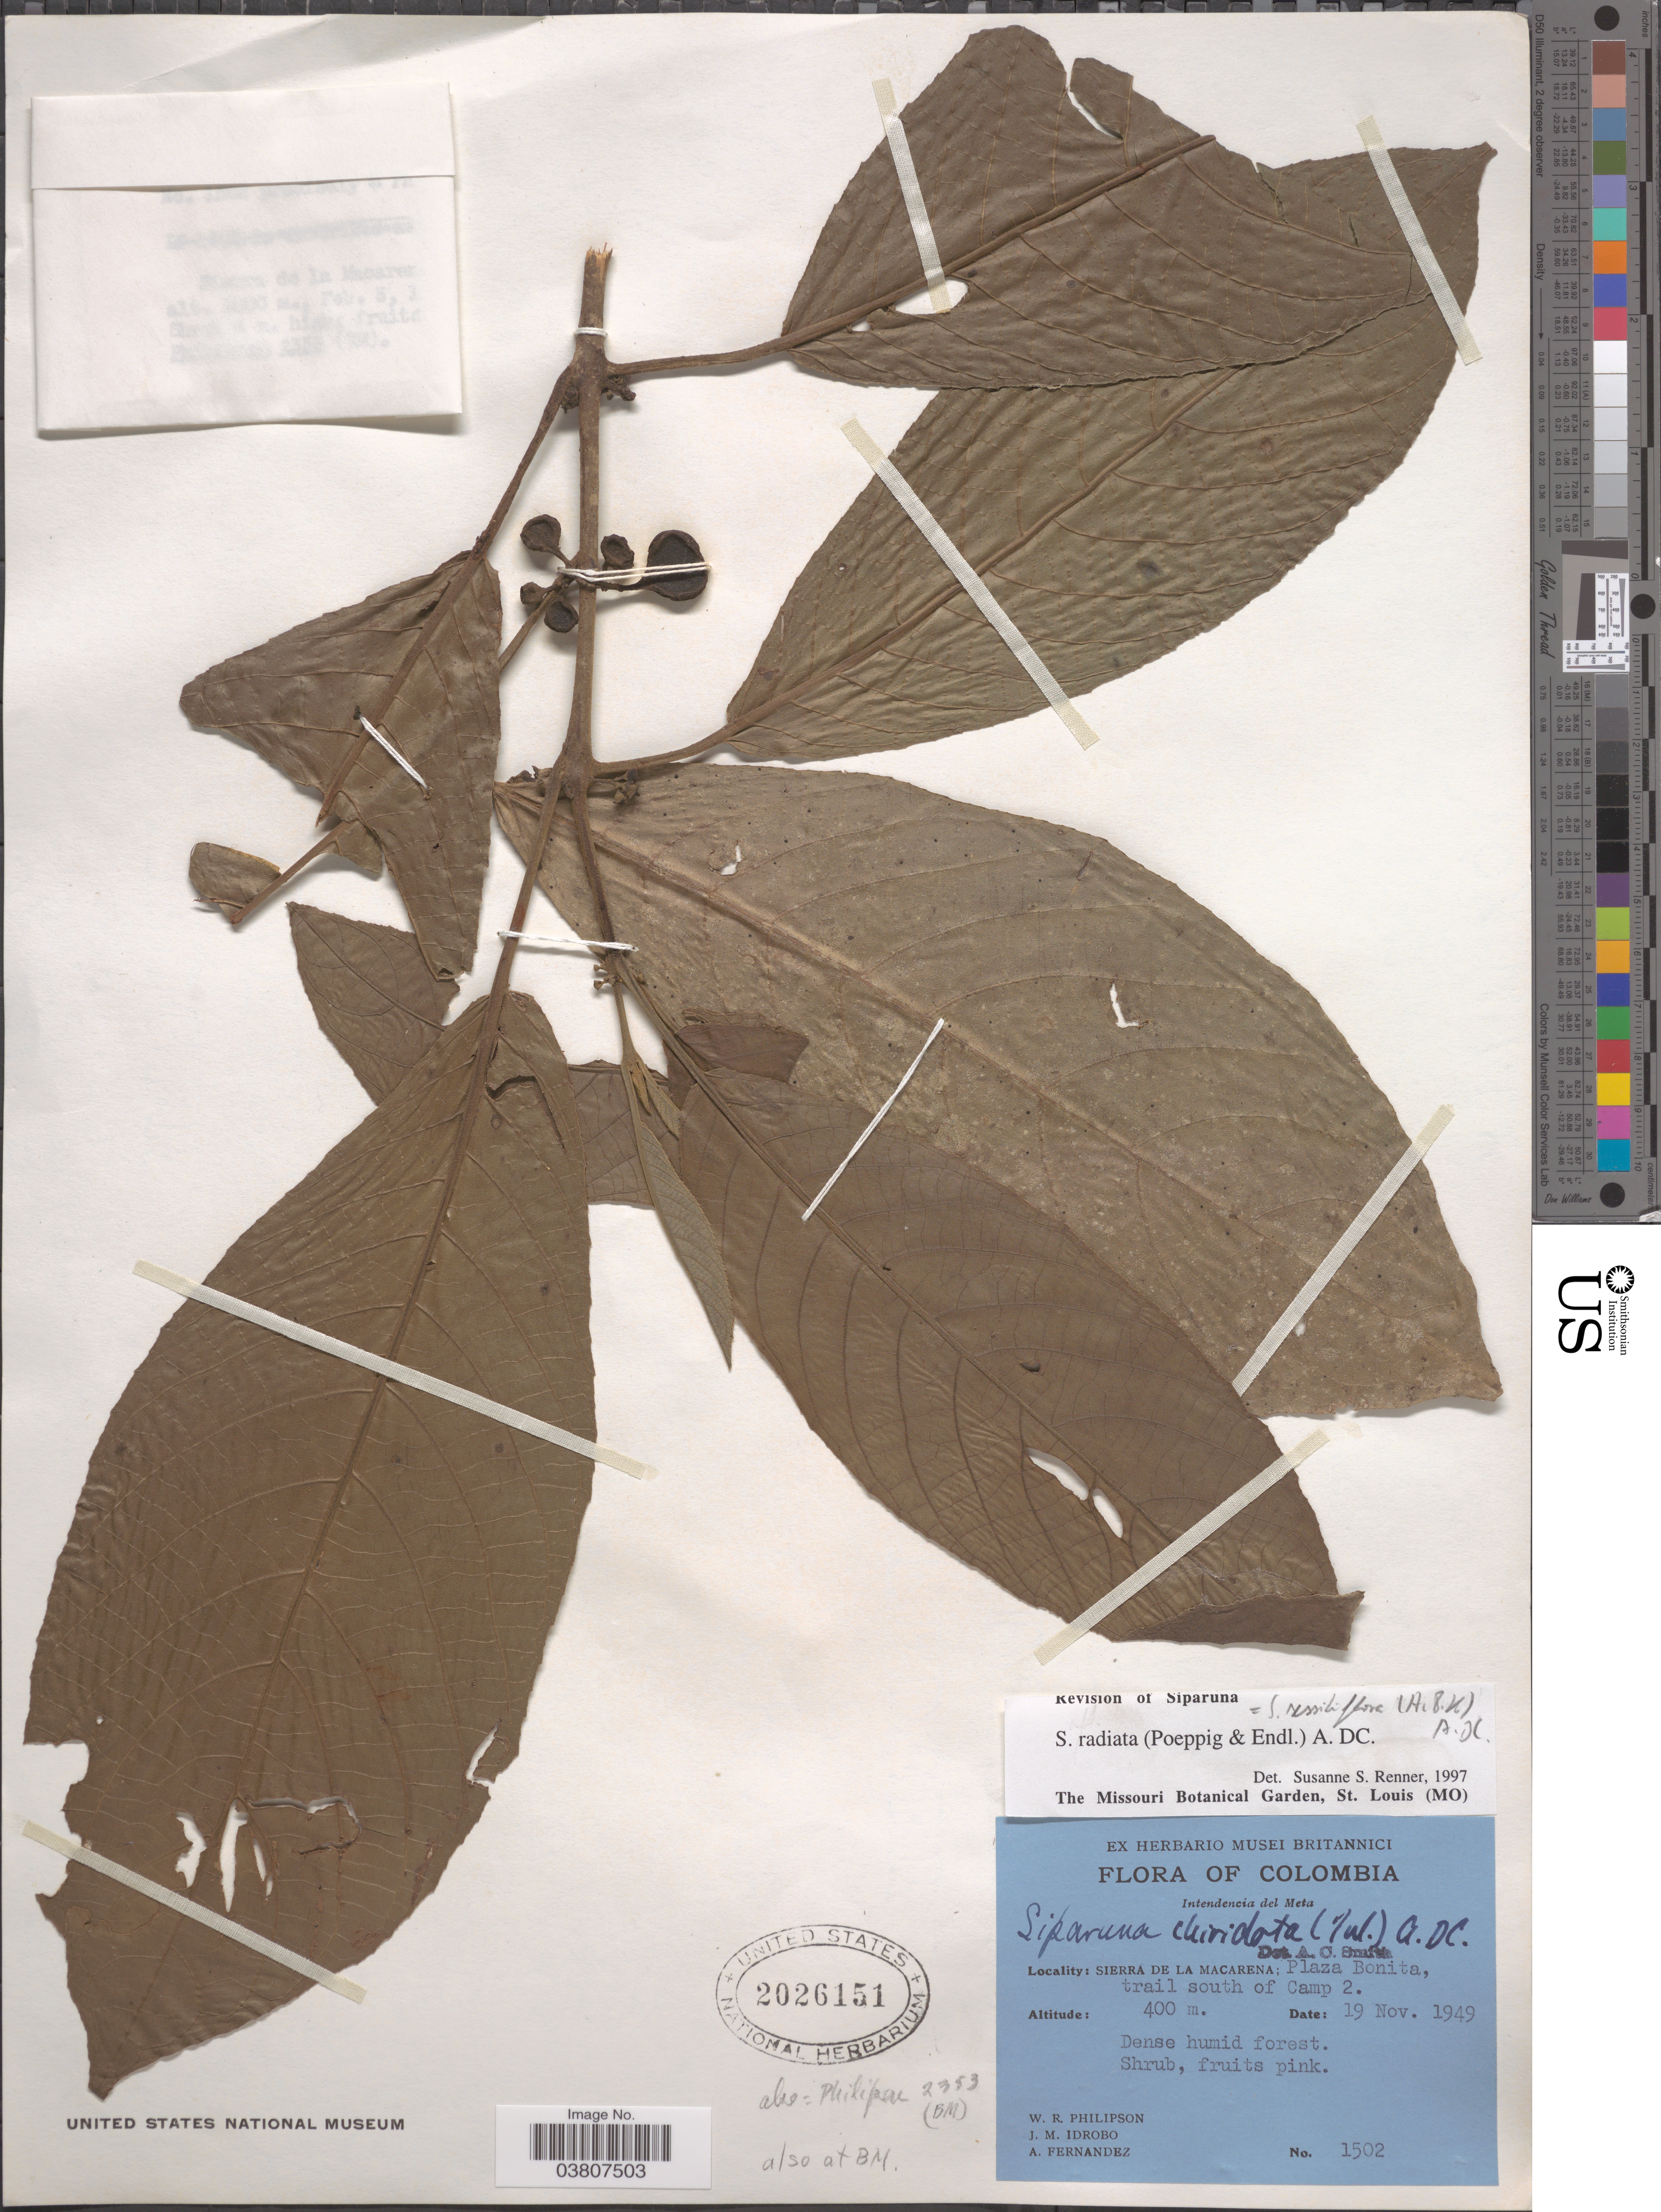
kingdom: Plantae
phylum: Tracheophyta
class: Magnoliopsida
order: Laurales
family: Siparunaceae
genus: Siparuna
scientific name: Siparuna sessiliflora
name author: (Kunth) A. DC.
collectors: W. R. Philipson, J. M. Idrobo & A. Fernandez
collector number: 1502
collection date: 1949-11-19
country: Colombia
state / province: Meta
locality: Intendencia del Meta. Sierra de La Macarena; Plaza Bonita, trail south of Camp 2.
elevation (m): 400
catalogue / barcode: US 2026151